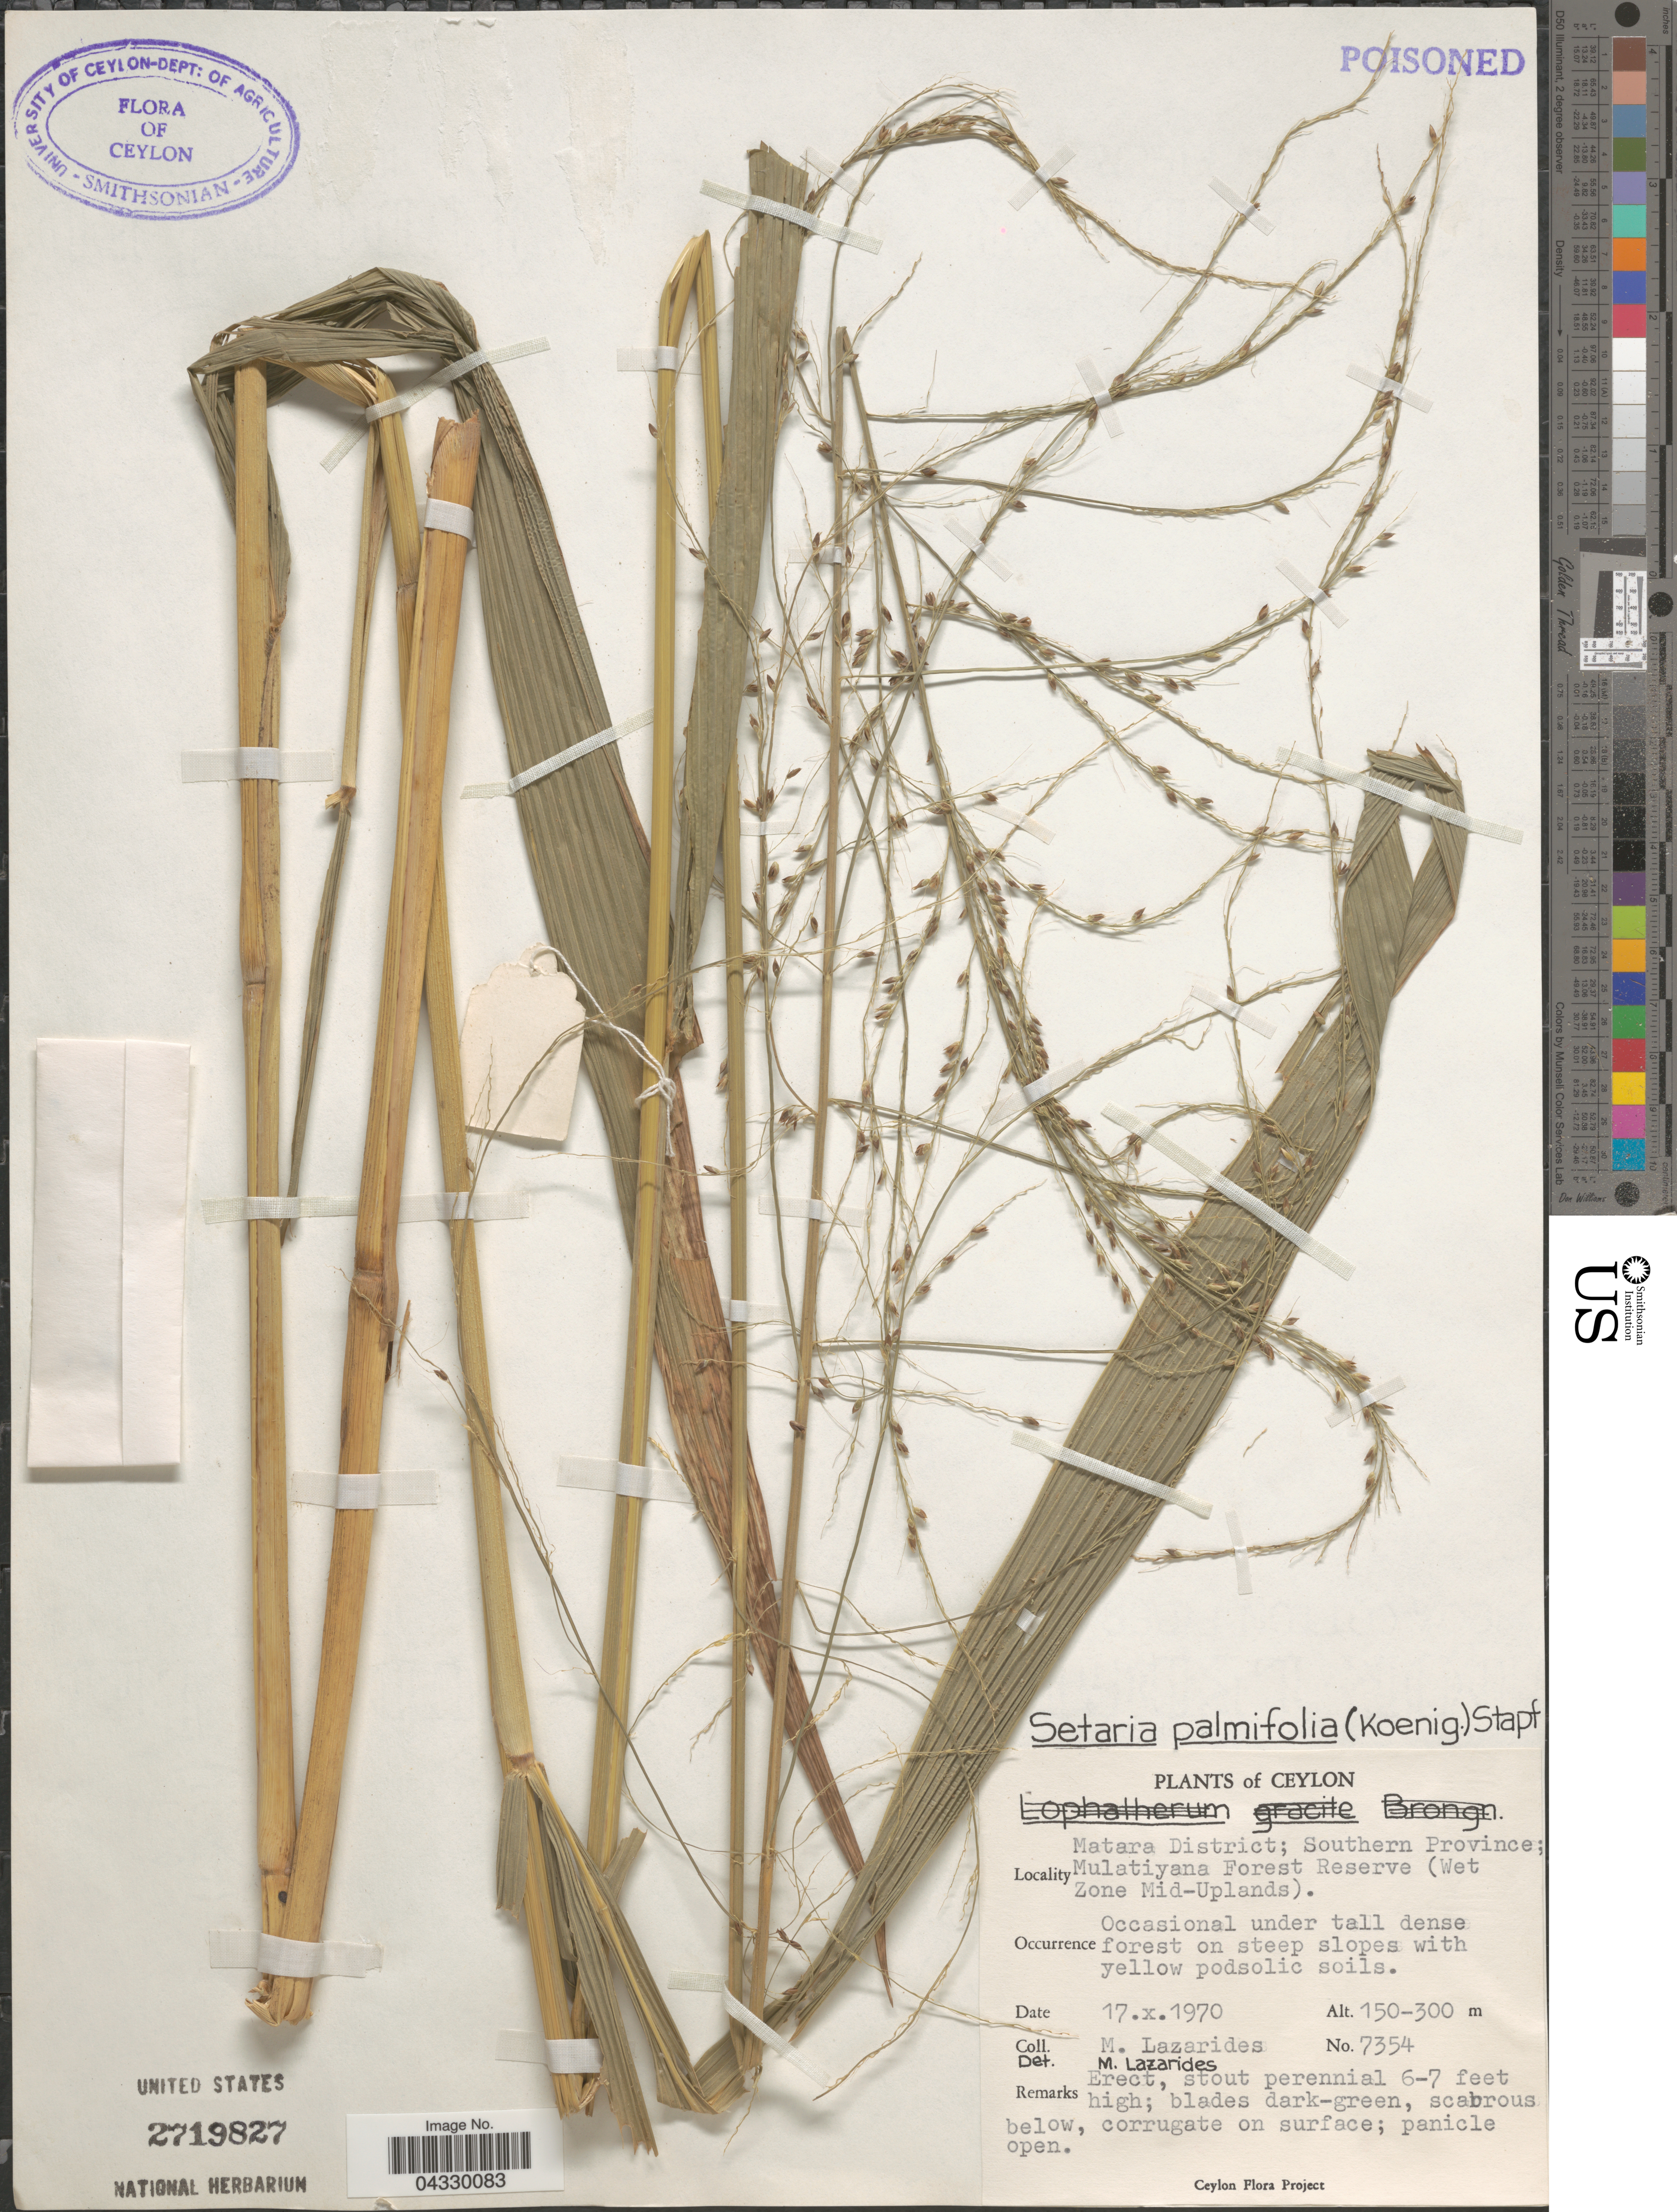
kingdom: Plantae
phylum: Tracheophyta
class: Liliopsida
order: Poales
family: Poaceae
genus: Setaria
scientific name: Setaria palmifolia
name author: (J. Koenig) Stapf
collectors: M. Lazarides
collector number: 7354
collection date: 1970-10-17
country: Sri Lanka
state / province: Southern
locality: Ceylon. Matara District. Mulatiyana Forest Reserve (Wet Zone Mid-Uplands).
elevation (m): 150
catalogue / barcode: US 2719827